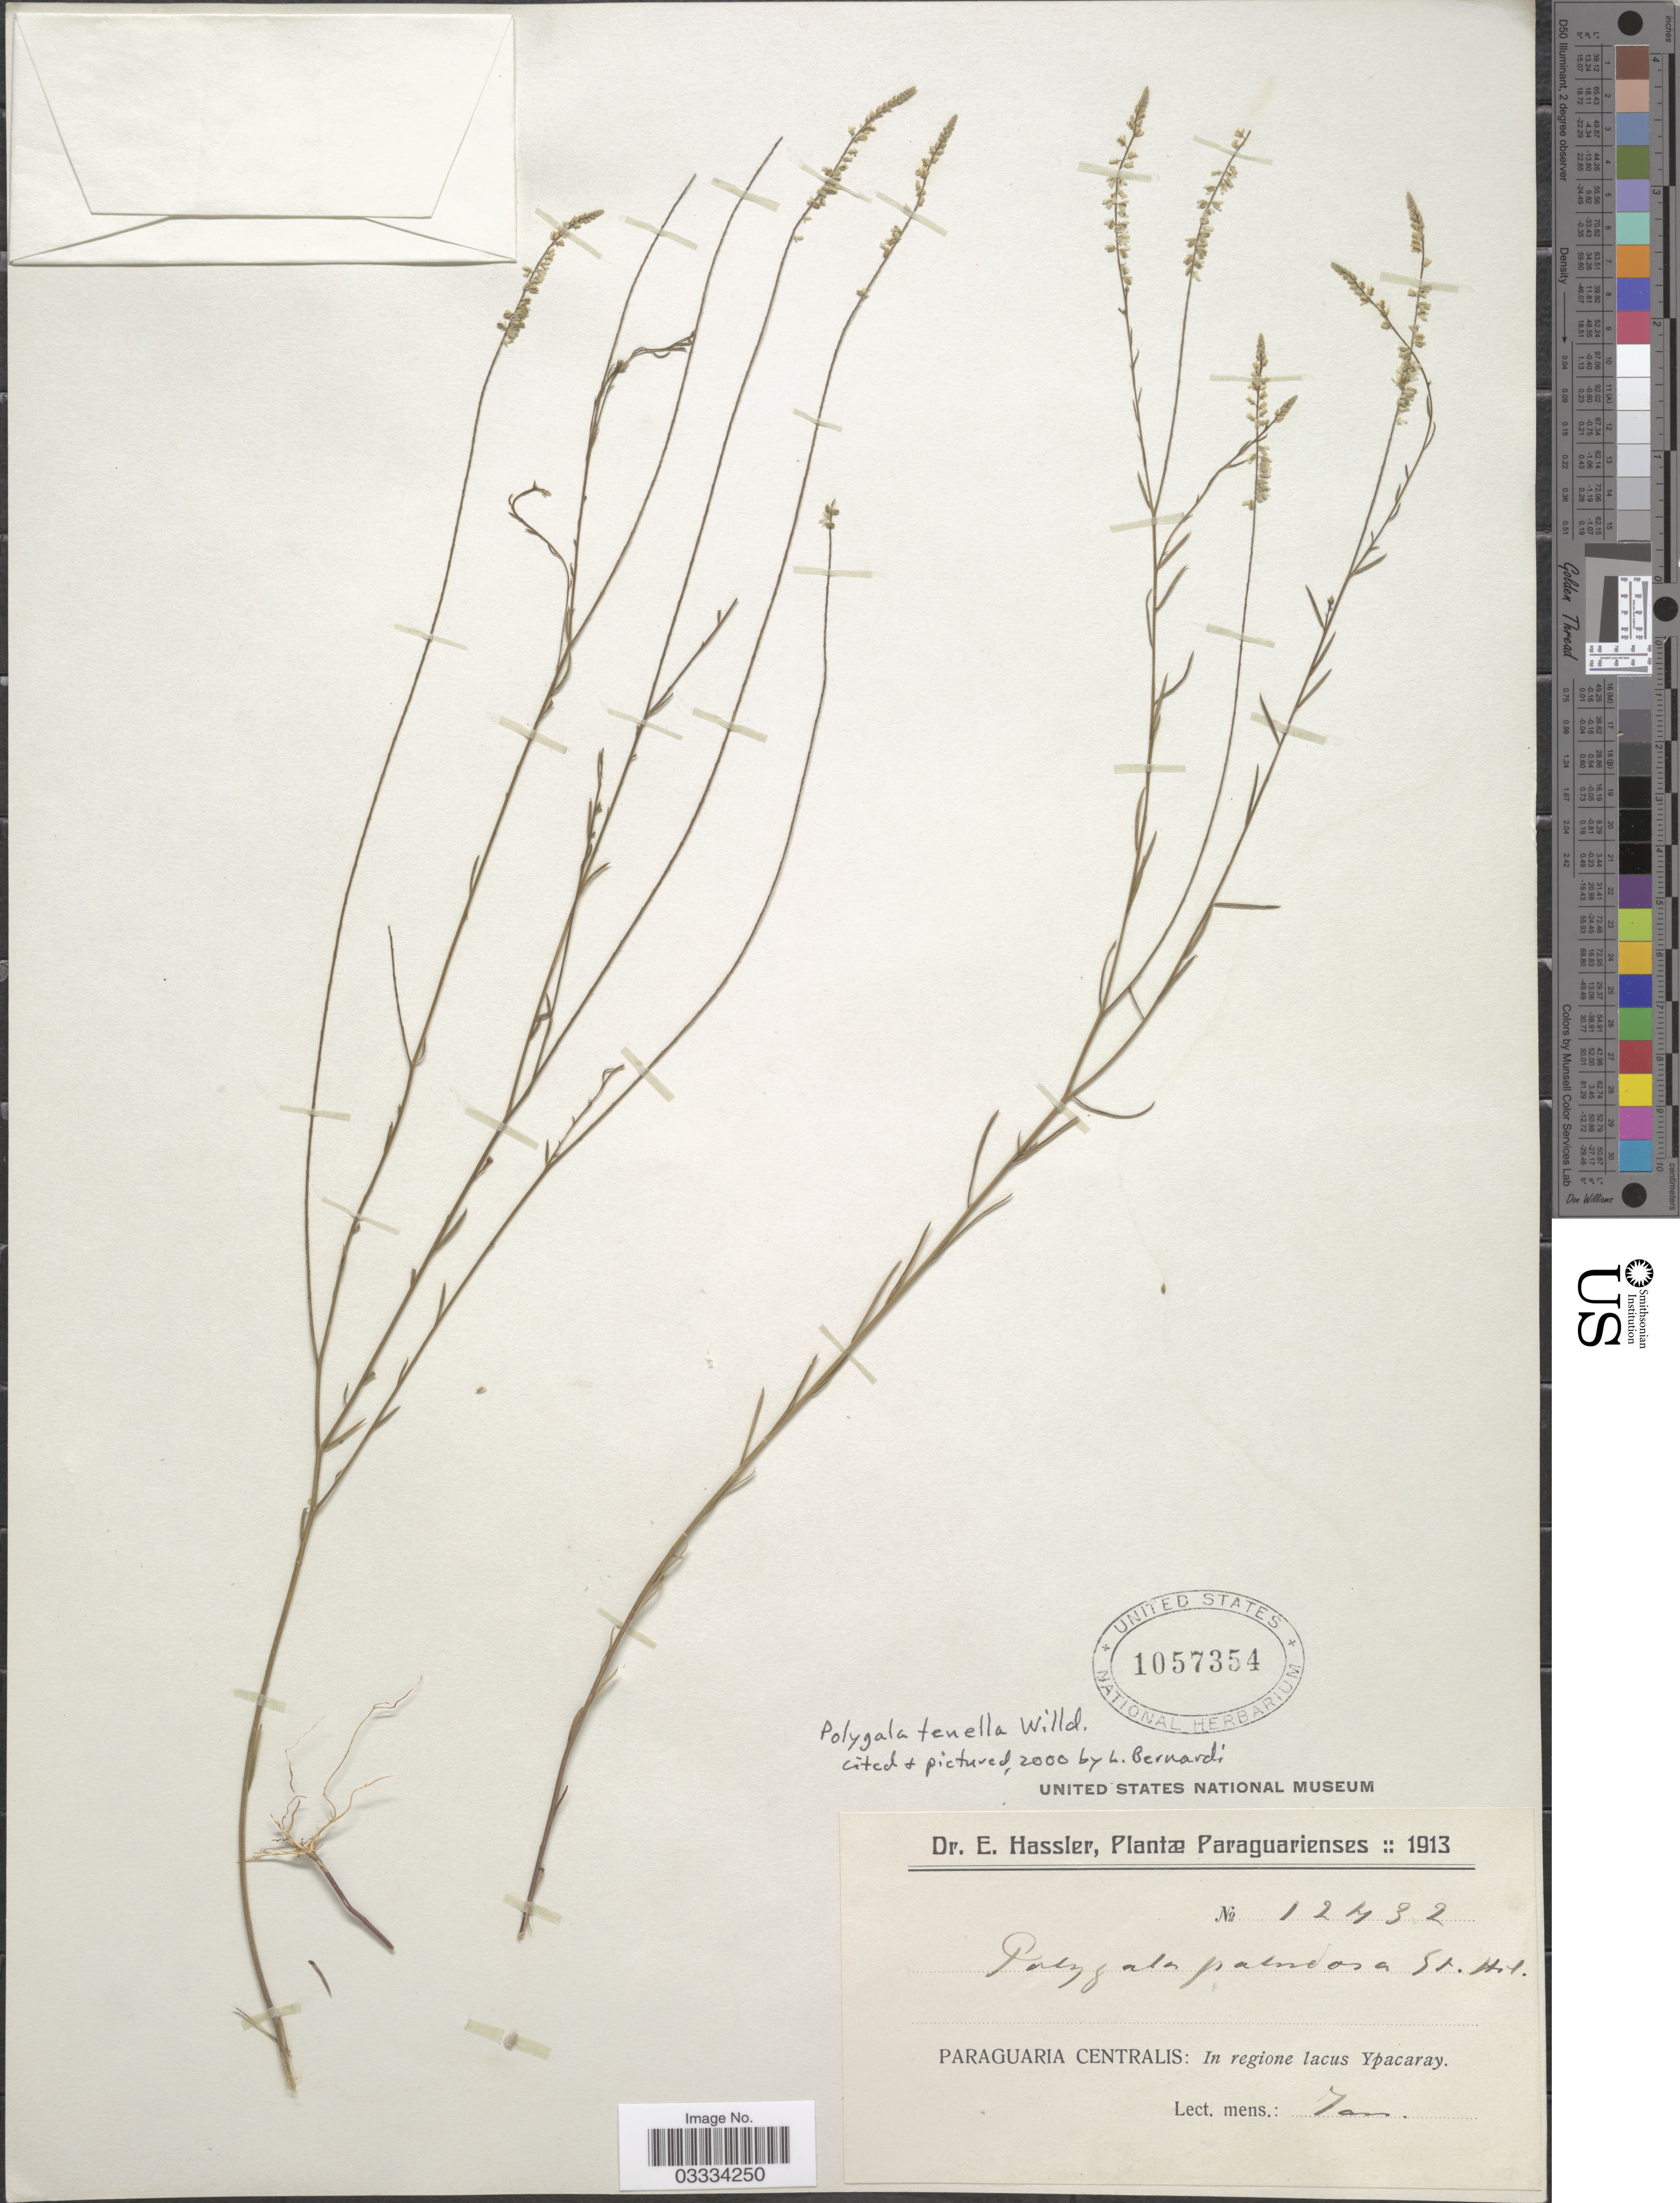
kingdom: Plantae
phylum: Tracheophyta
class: Magnoliopsida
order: Fabales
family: Polygalaceae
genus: Polygala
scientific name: Polygala tenella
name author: Willd.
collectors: E. Hassler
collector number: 12432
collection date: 1913-01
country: Paraguay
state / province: Central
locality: Paraguaria Centralis: In regione lacus Ypacaray.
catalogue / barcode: US 1057354